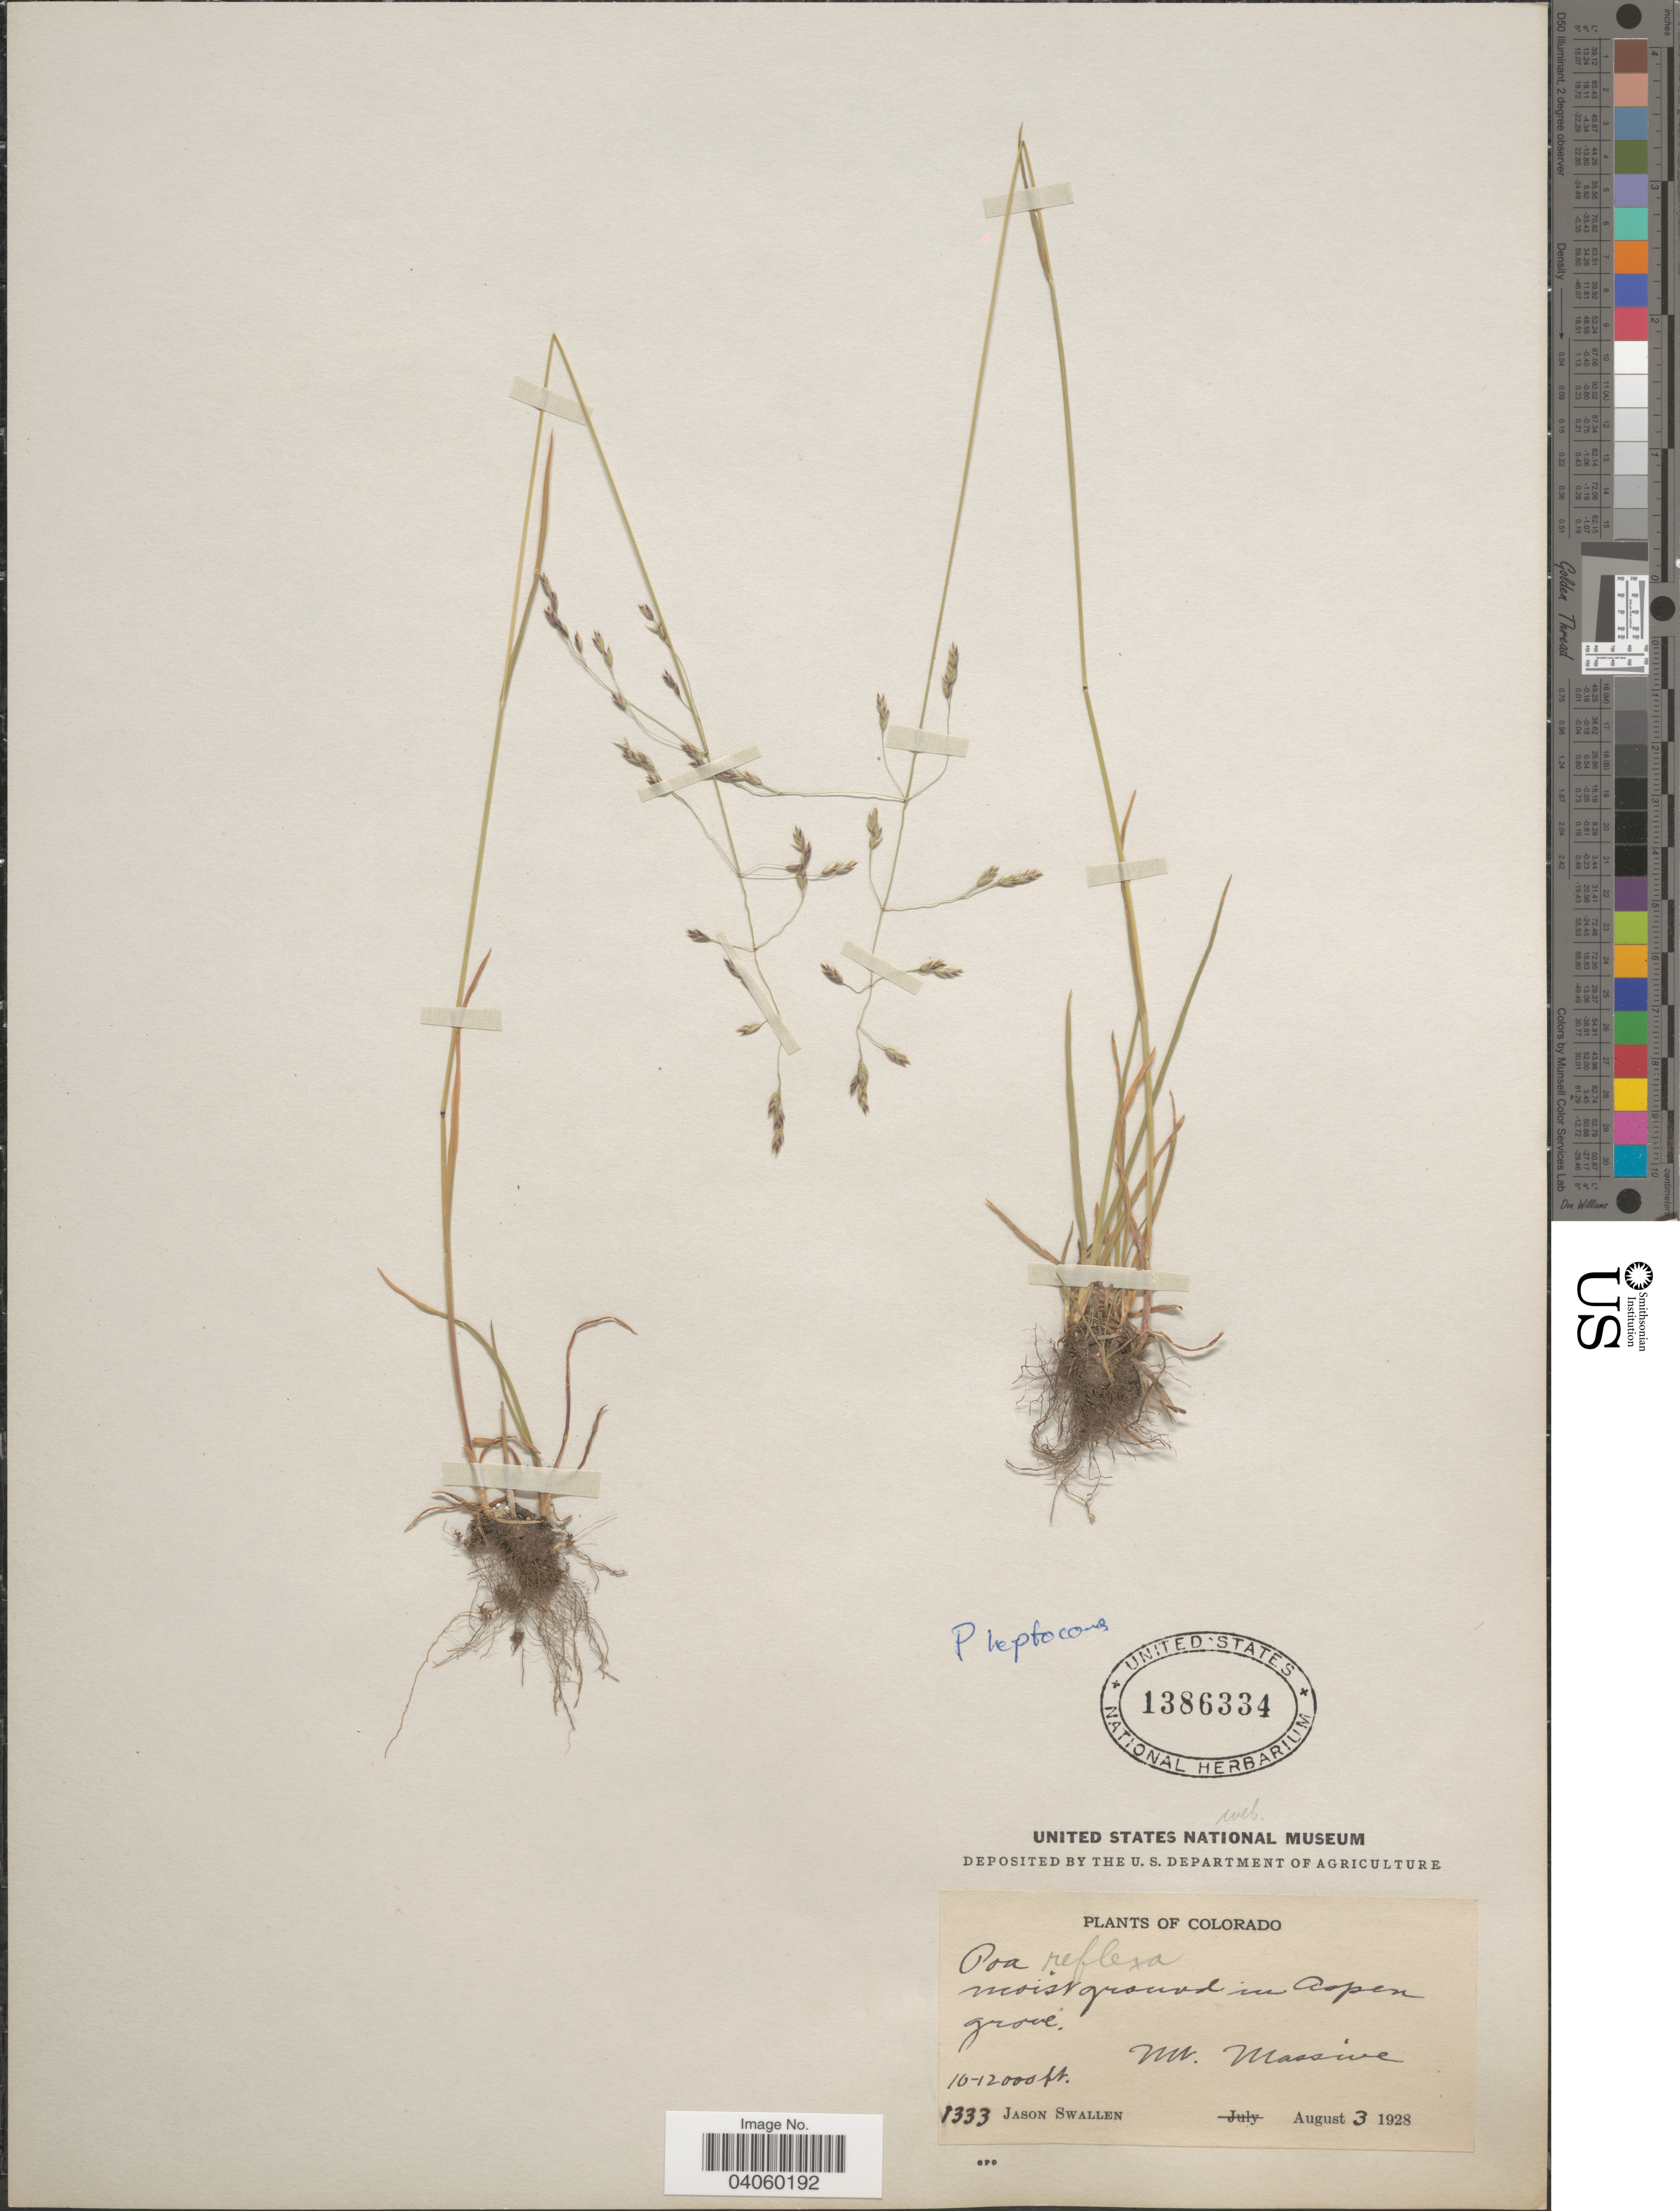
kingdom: Plantae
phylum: Tracheophyta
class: Liliopsida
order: Poales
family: Poaceae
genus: Poa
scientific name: Poa leptocoma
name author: Trin.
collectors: J. R. Swallen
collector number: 1333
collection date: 1928-08-03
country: United States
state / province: Colorado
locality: In Aspen grove. Mt. Massive.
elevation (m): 3048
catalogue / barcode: US 1386334